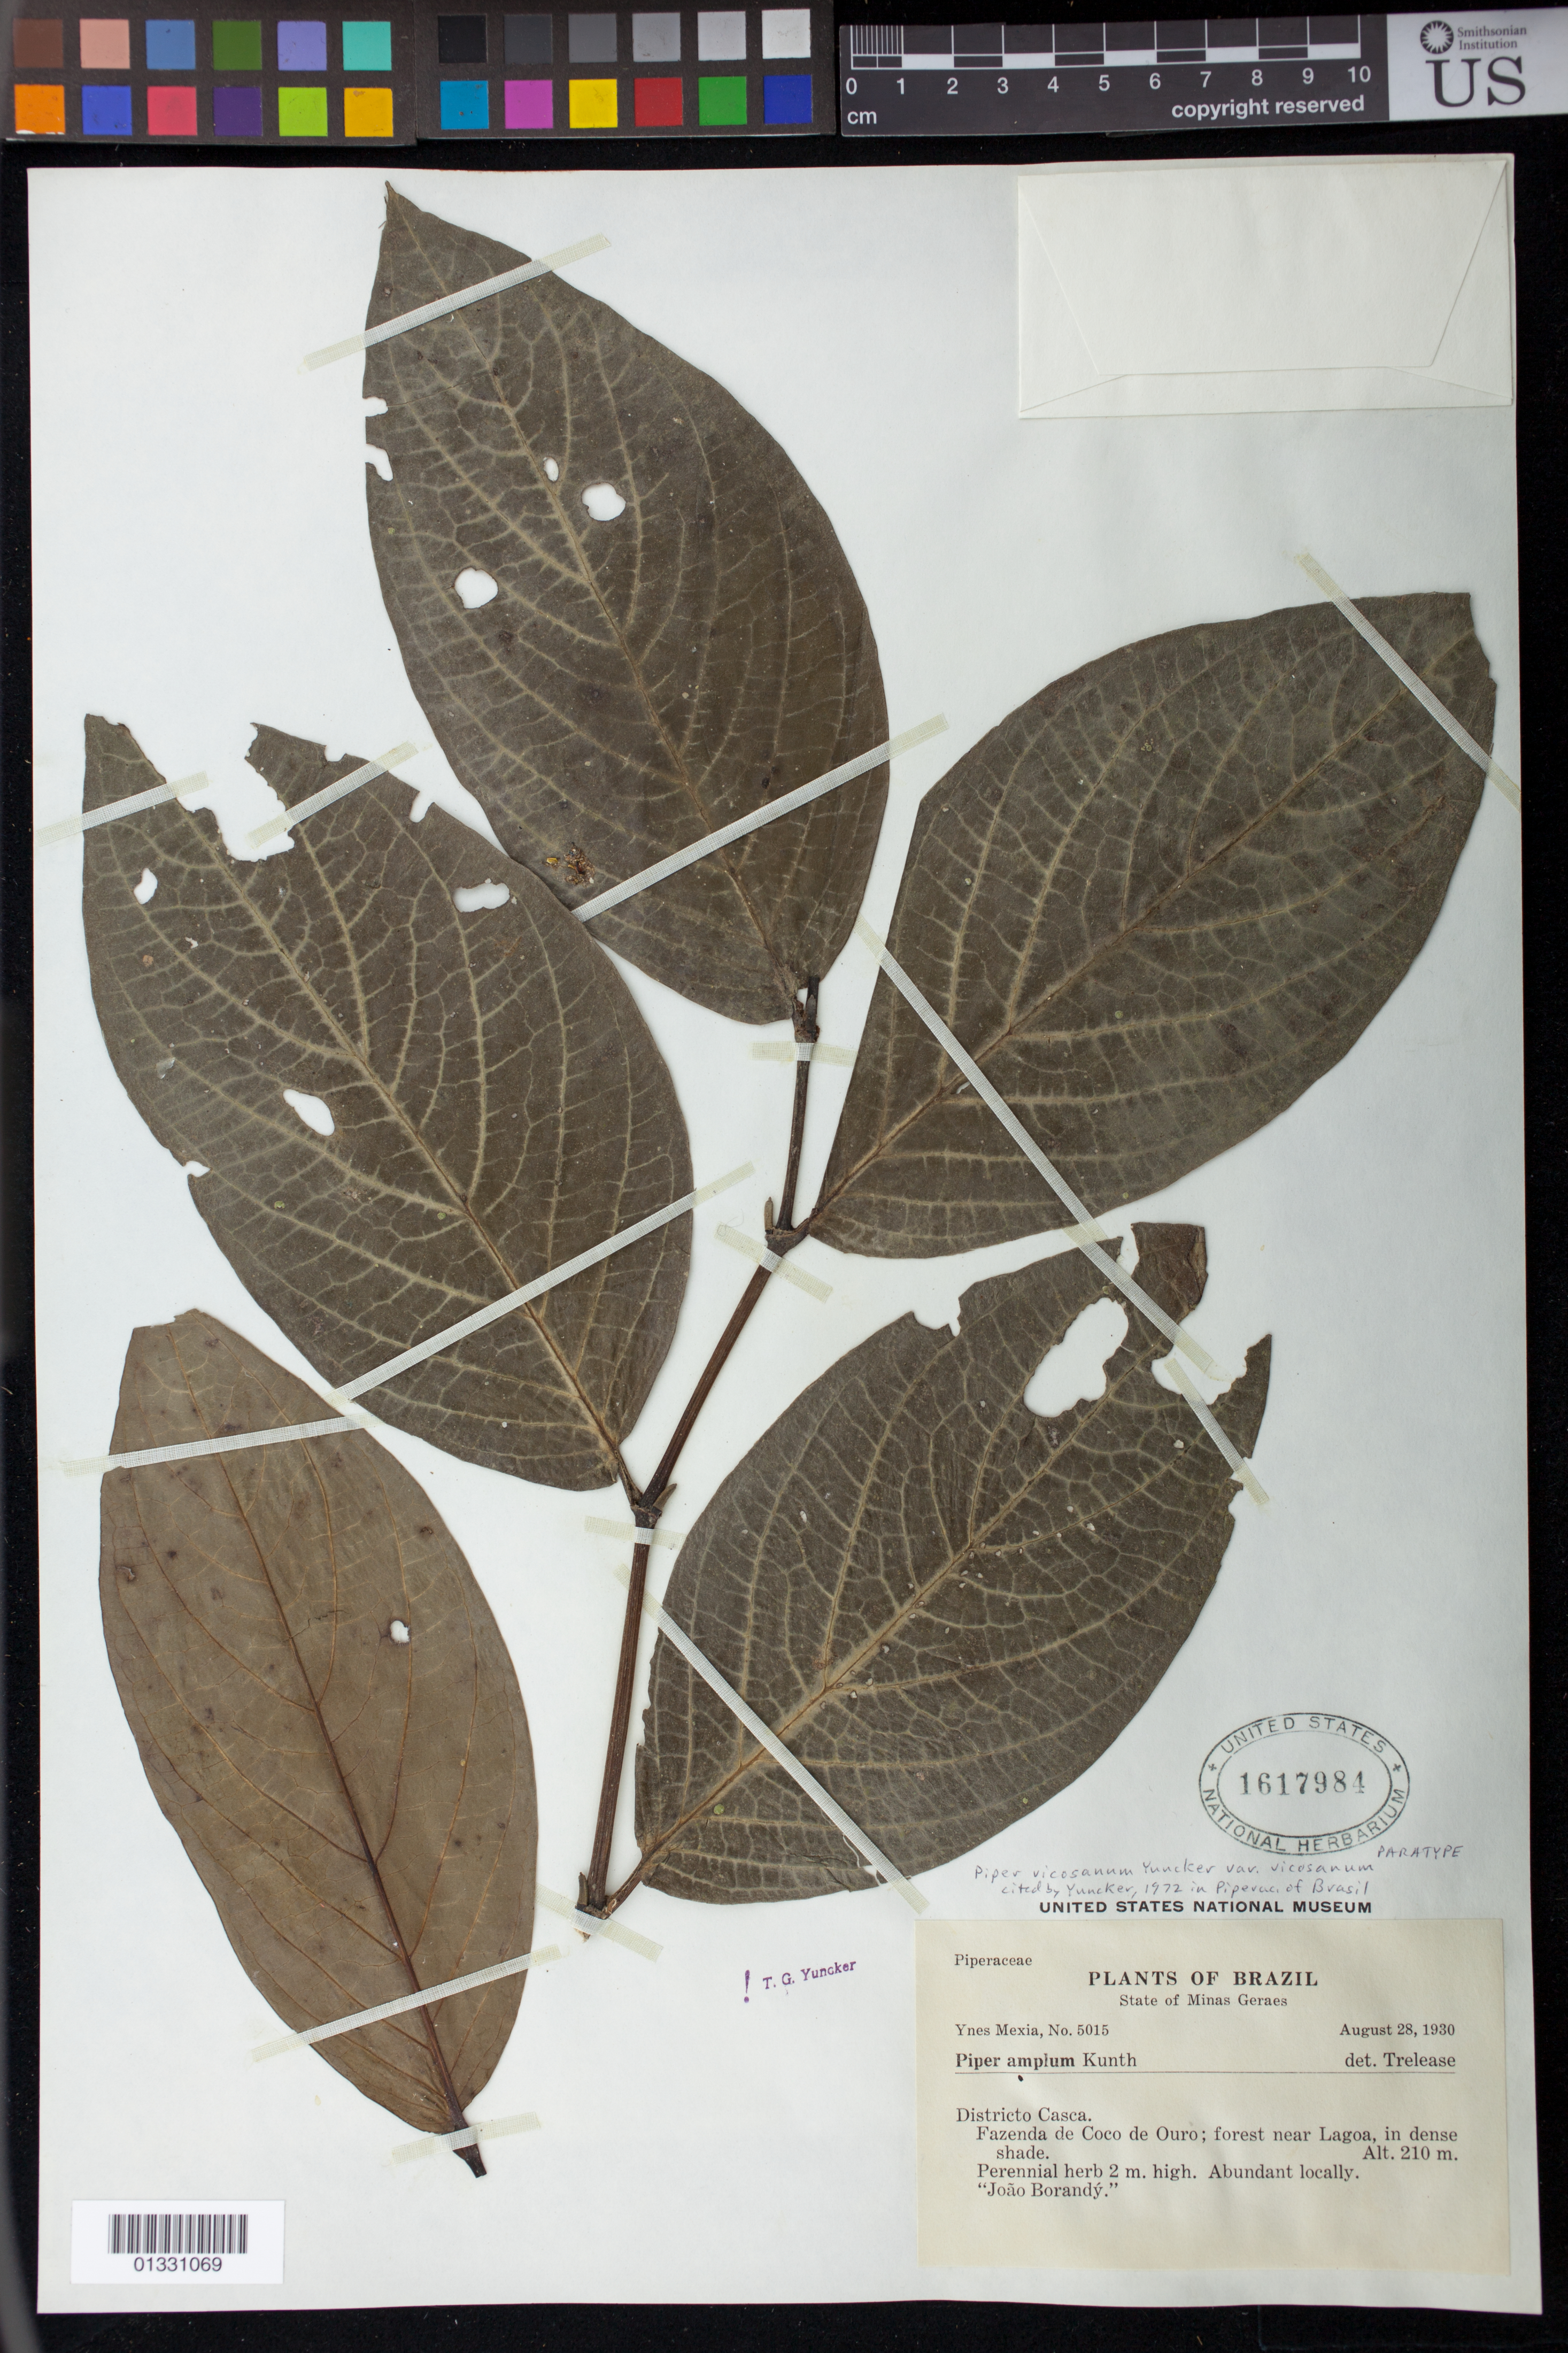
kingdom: Plantae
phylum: Tracheophyta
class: Magnoliopsida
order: Piperales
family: Piperaceae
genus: Piper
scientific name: Piper vicosanum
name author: Yunck.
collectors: Y. Mexia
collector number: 5015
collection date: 1930-08-28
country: Brazil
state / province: Minas Gerais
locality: Districto Casca. Fazenda de Coco de Ouro, forest near Lagoa.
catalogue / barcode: US 1617984